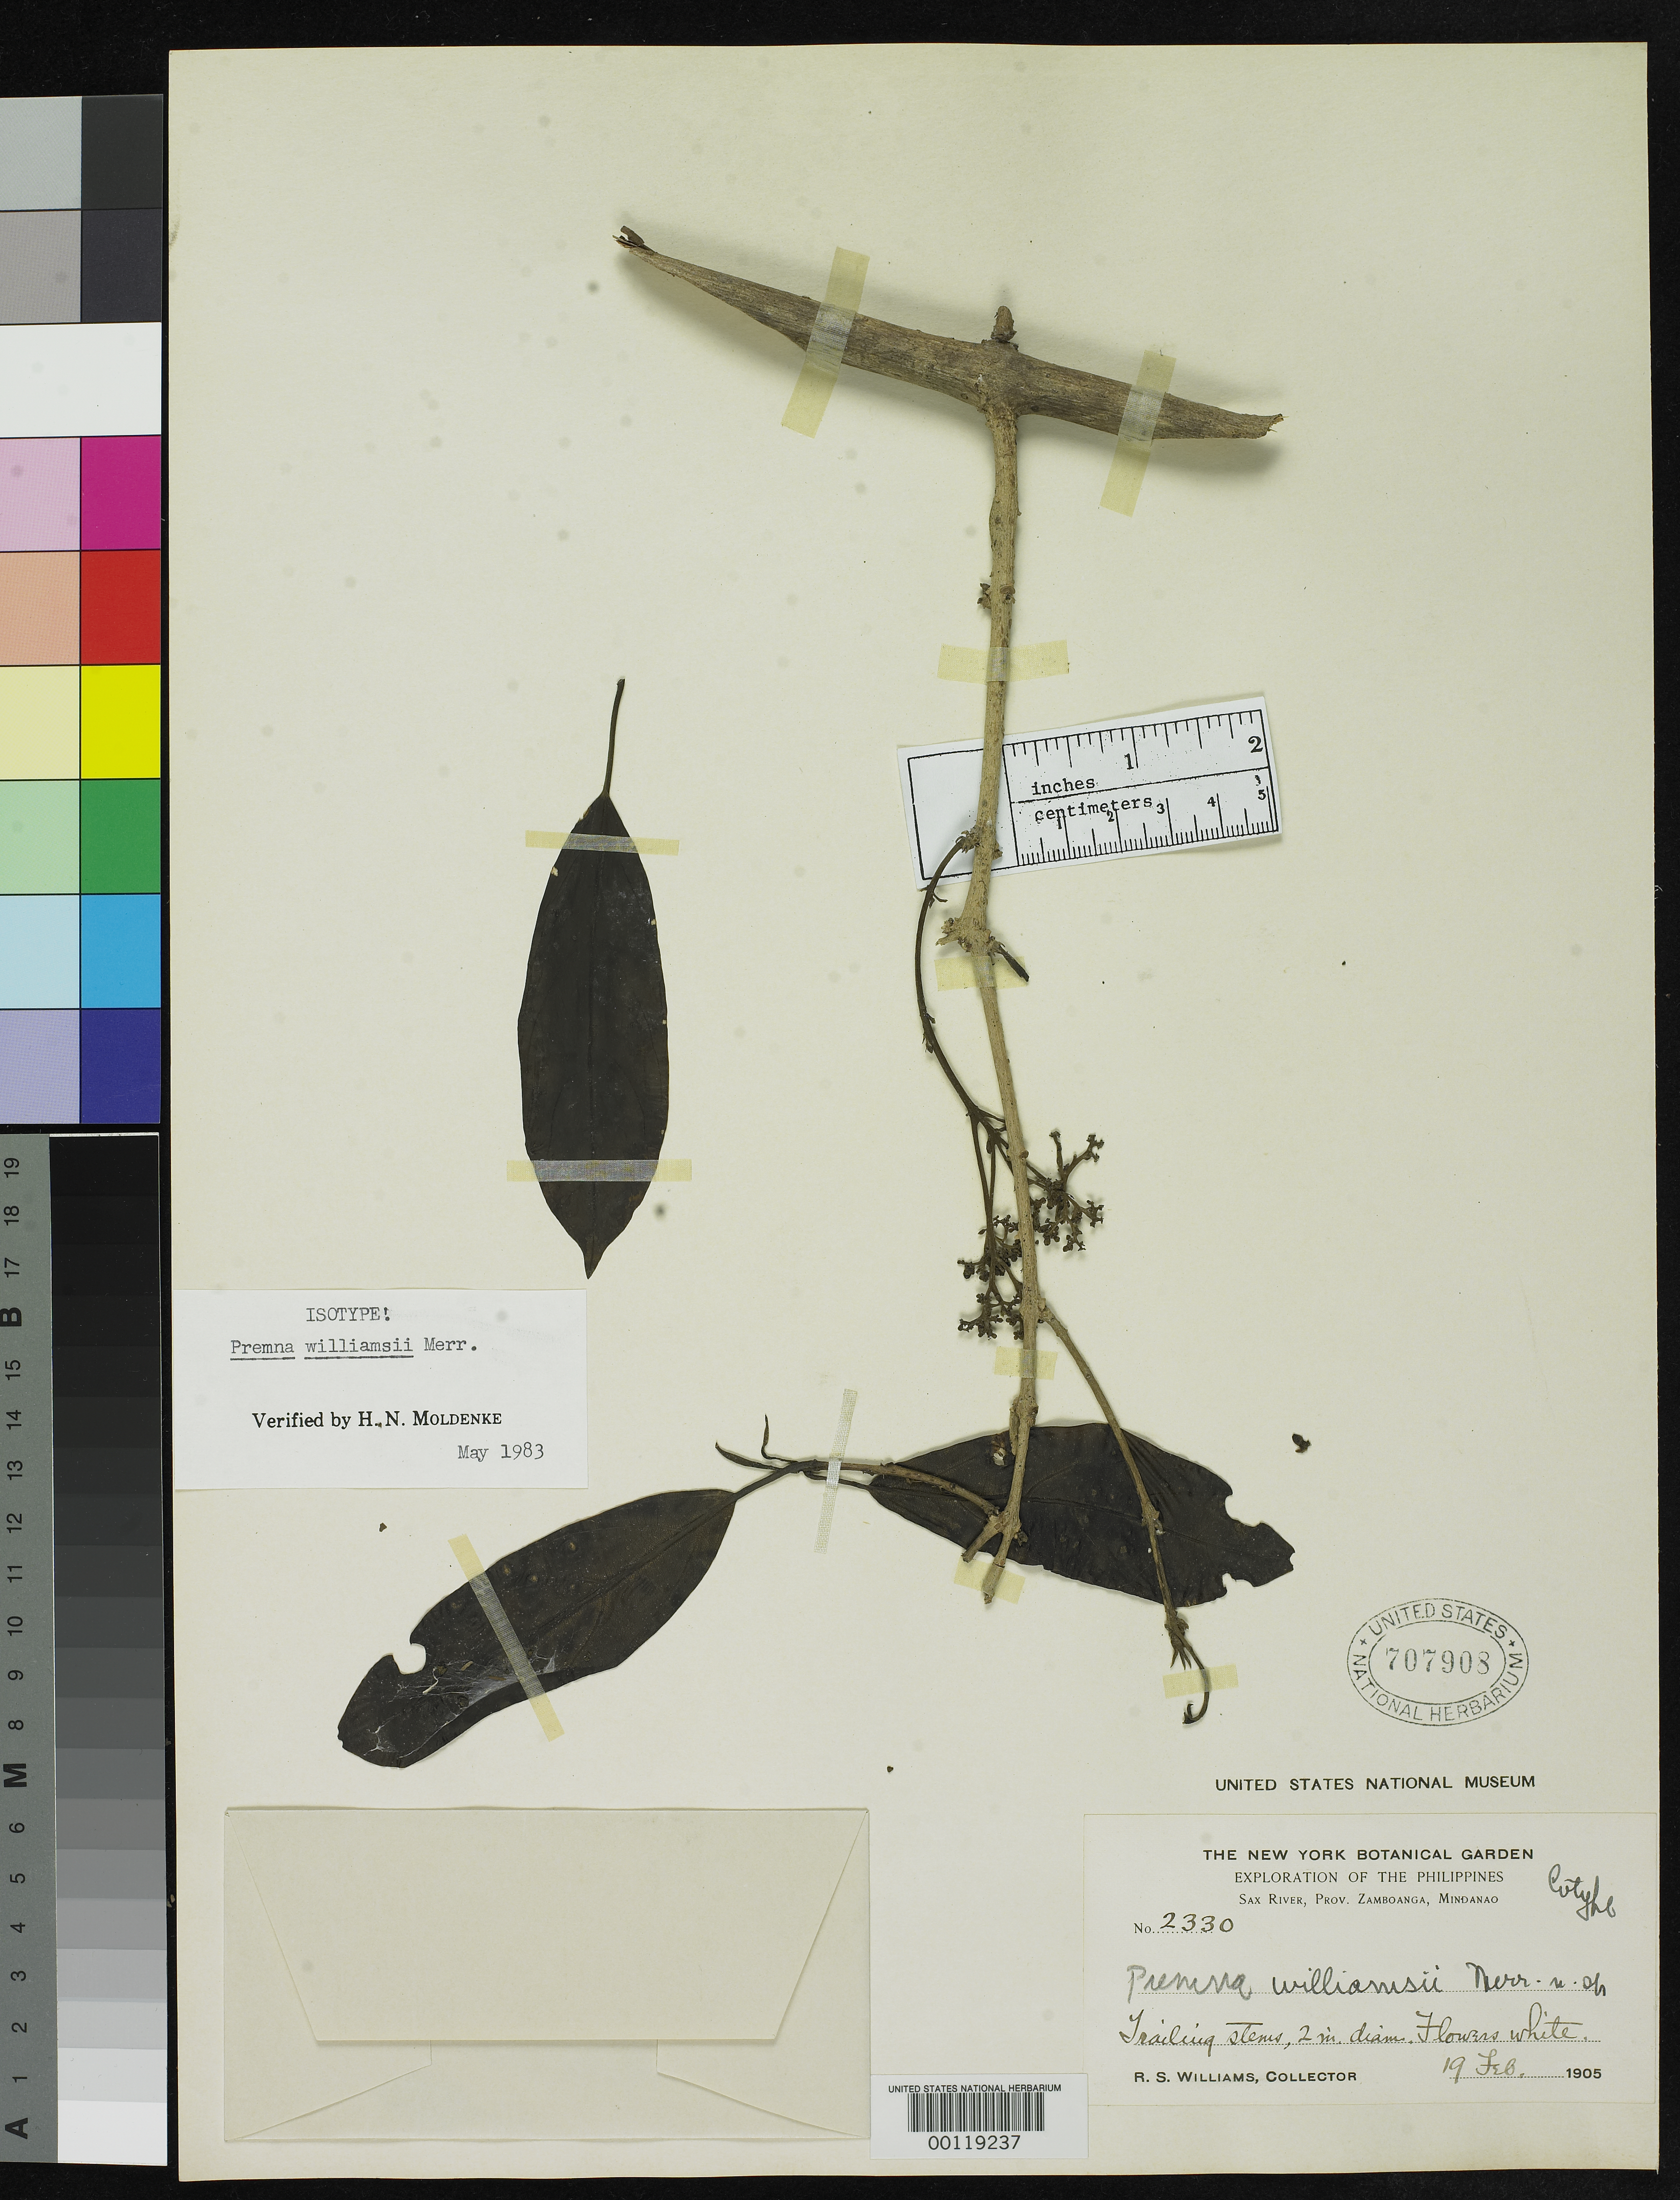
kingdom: Plantae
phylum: Tracheophyta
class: Magnoliopsida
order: Lamiales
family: Lamiaceae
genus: Premna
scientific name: Premna williamsii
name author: Merr.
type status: Isotype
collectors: R. S. Williams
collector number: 2330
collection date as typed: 19 Feb 1905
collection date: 1905-02-19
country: Philippines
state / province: Zamboanga Peninsula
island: Mindanao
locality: Sax River.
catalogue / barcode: US 707908